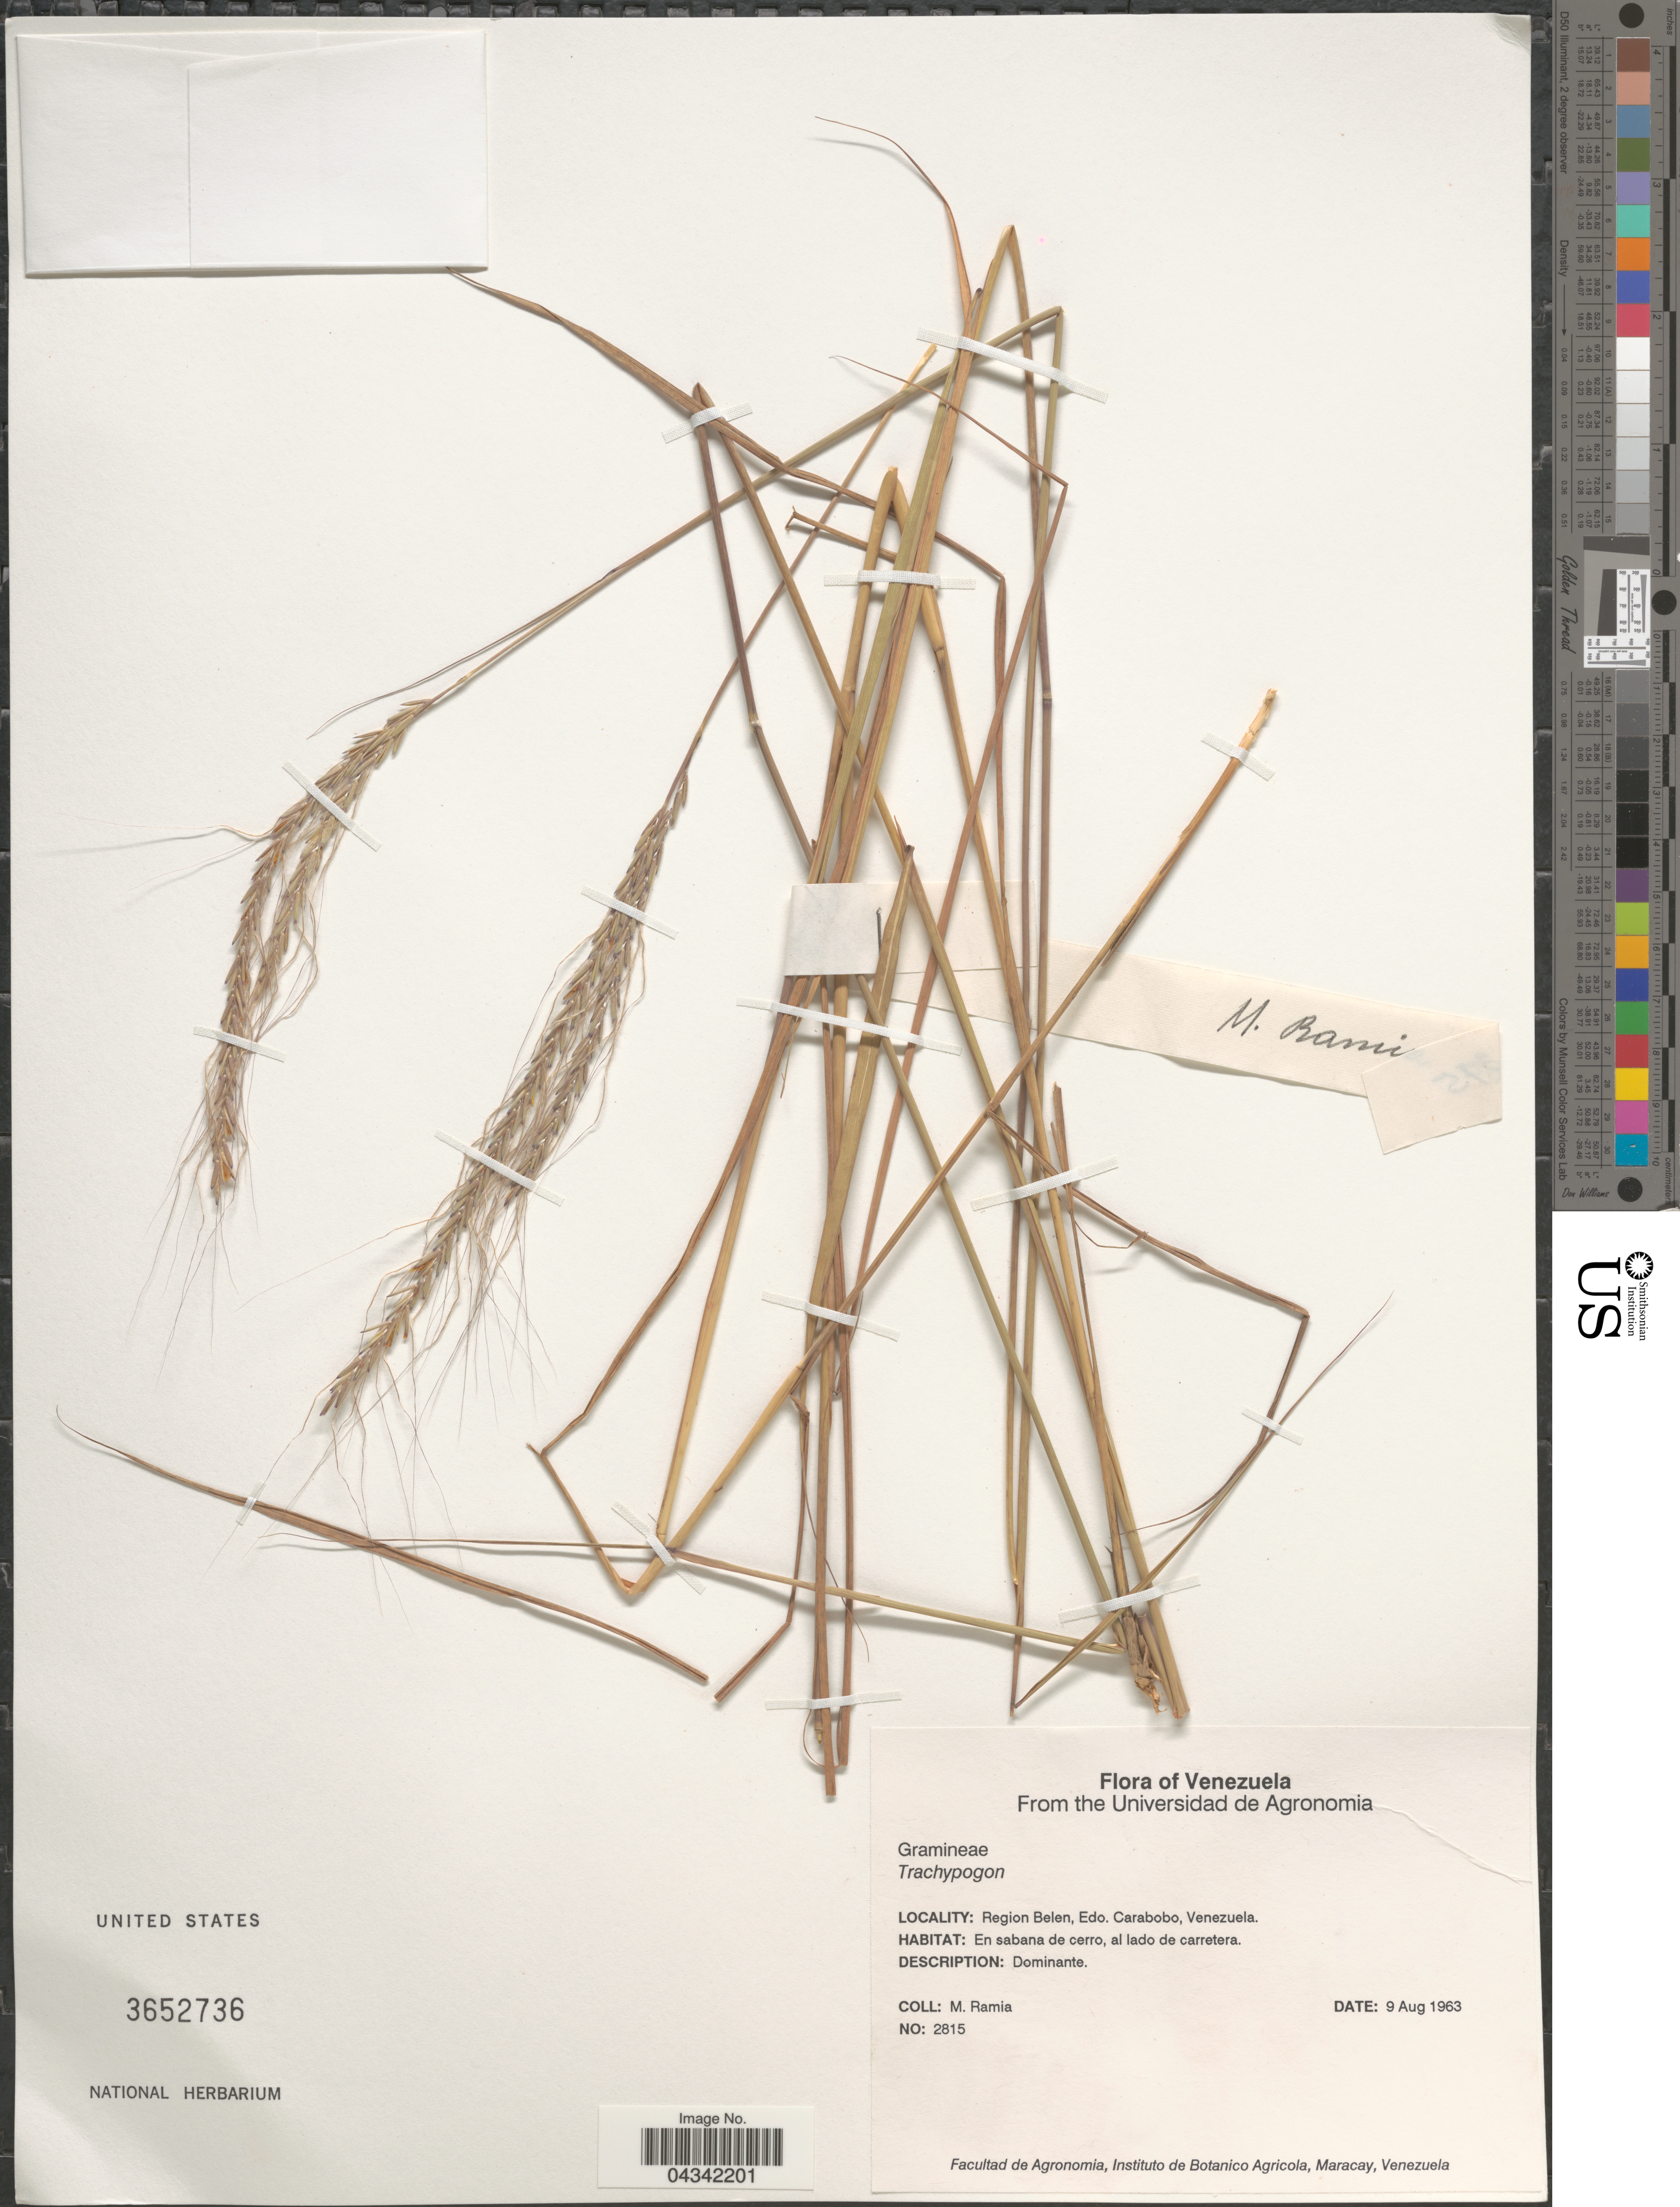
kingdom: Plantae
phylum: Tracheophyta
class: Liliopsida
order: Poales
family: Poaceae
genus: Trachypogon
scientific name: Trachypogon sp.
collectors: M. Ramia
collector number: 2815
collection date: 1963-08-09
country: Venezuela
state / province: Carabobo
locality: Region Belen.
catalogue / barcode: US 3652736